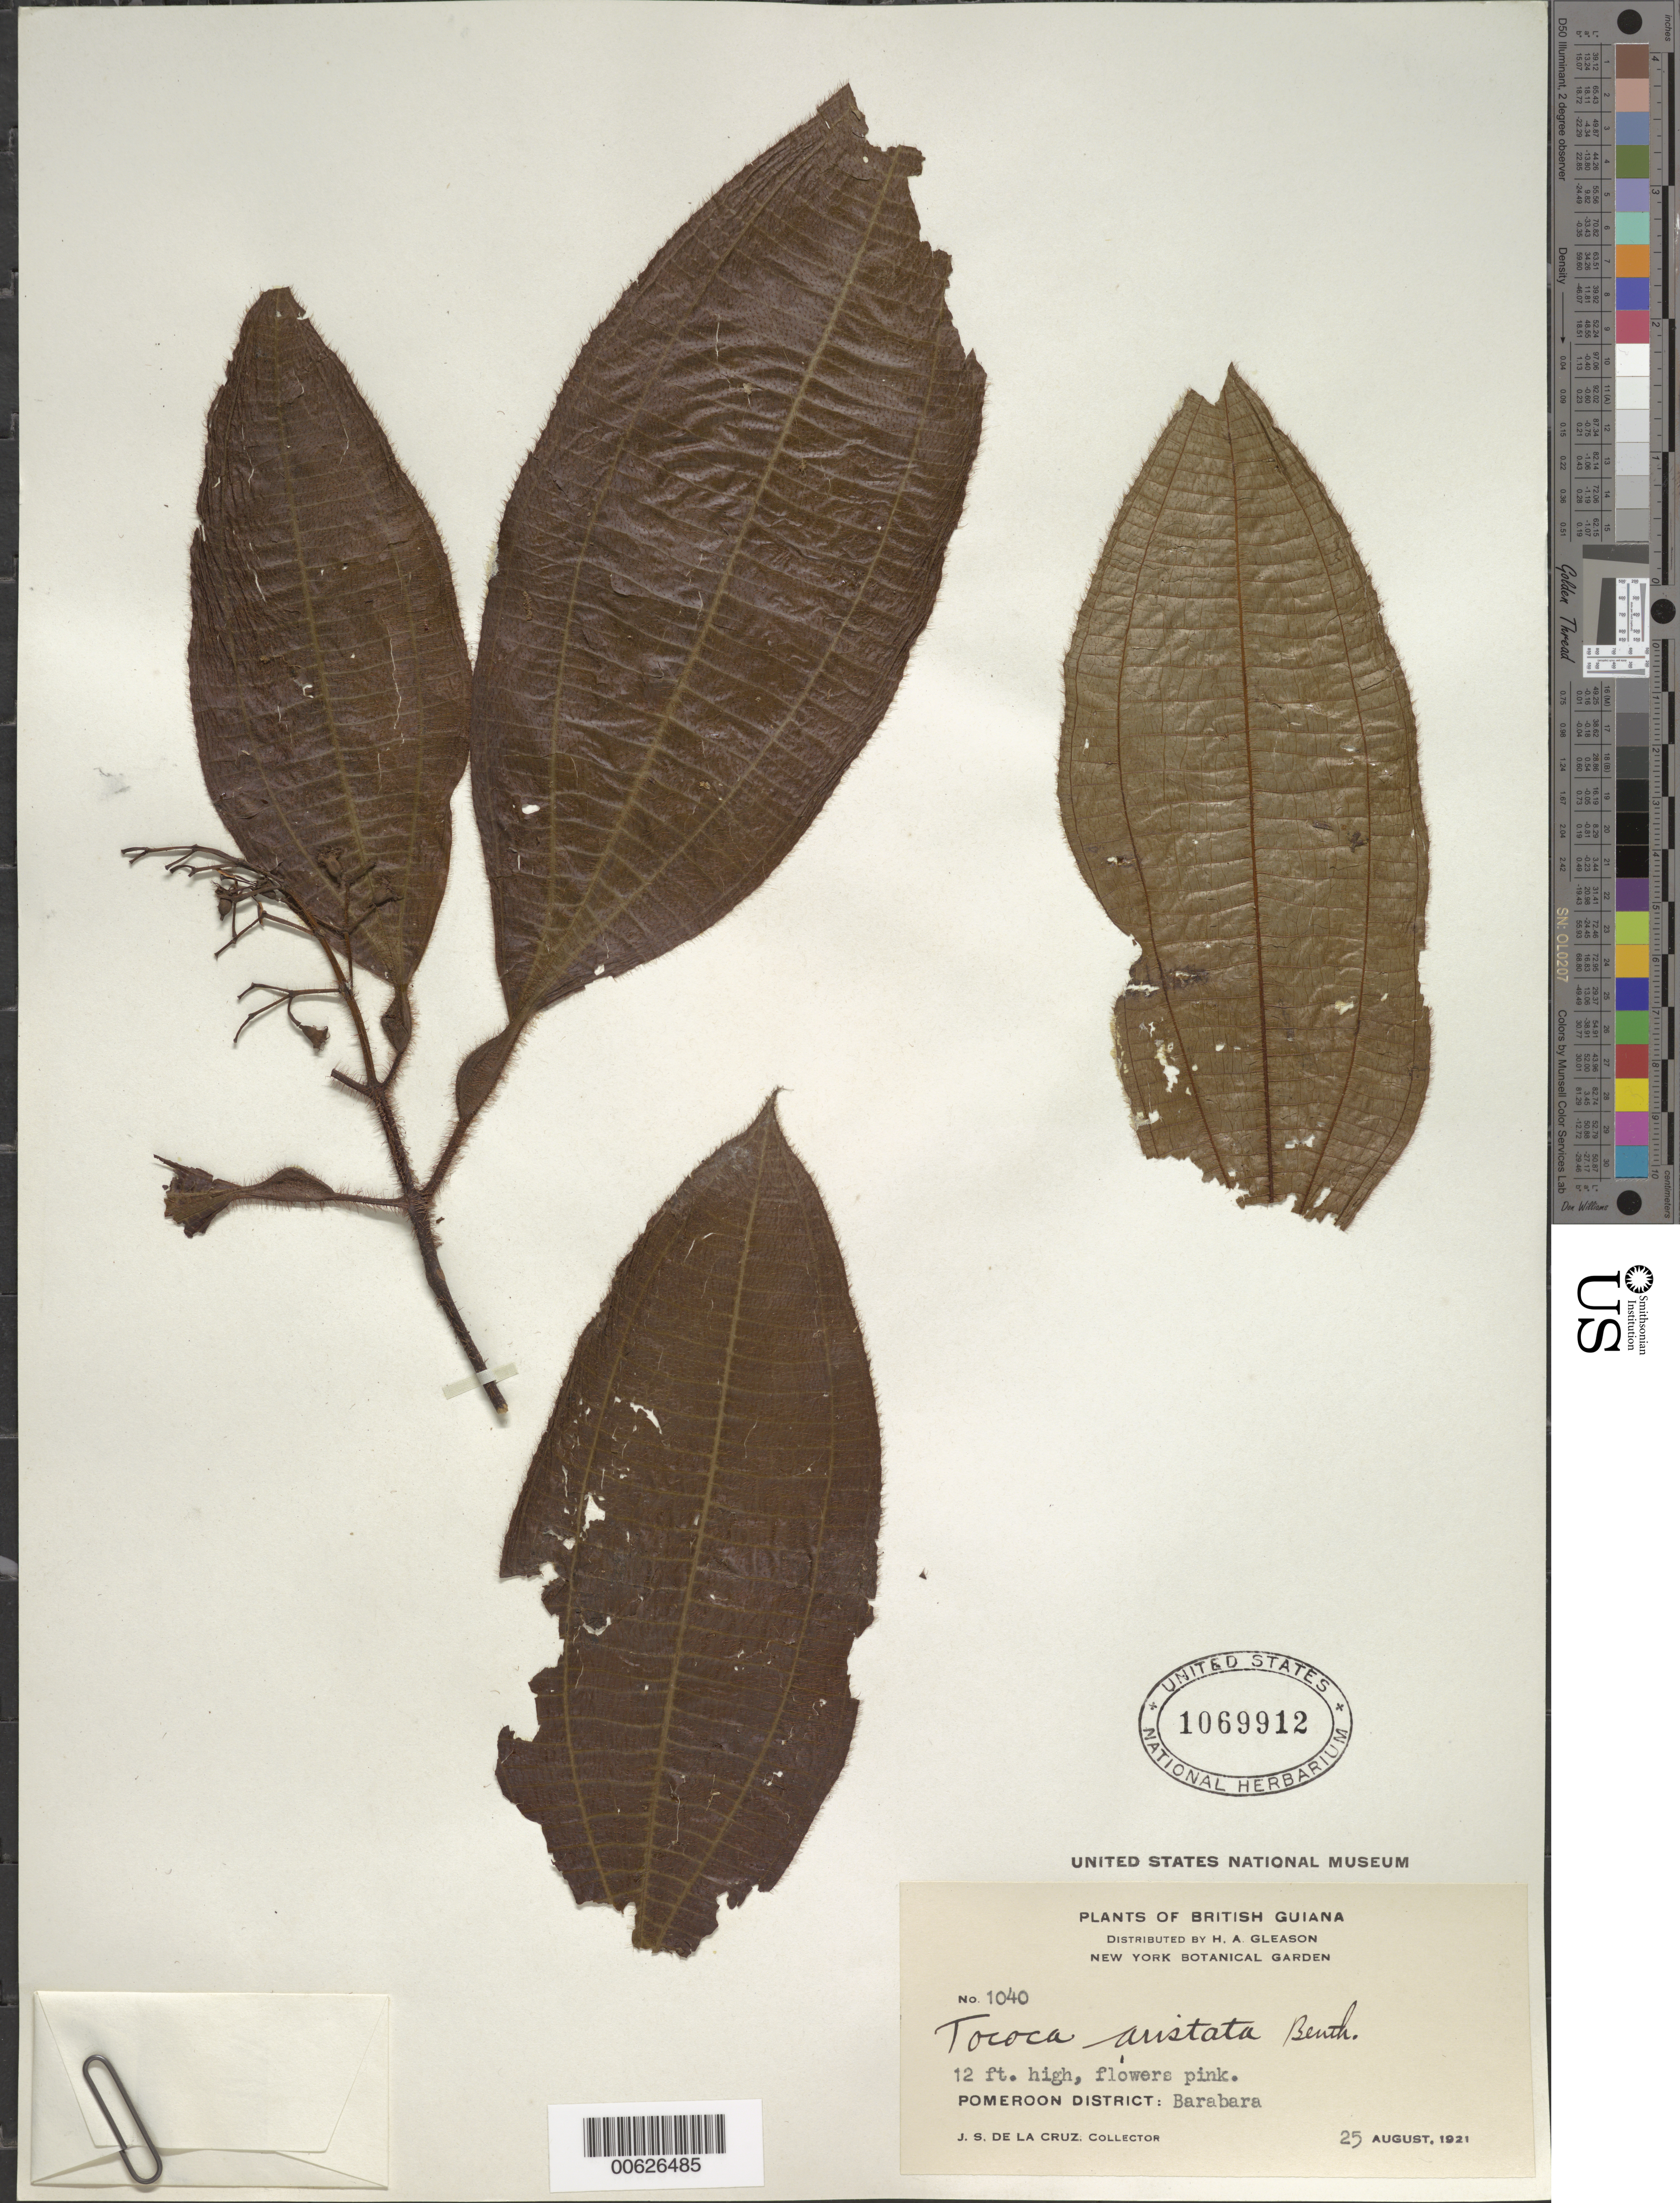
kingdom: Plantae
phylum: Tracheophyta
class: Magnoliopsida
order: Myrtales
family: Melastomataceae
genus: Tococa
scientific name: Tococa aristata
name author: Benth.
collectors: J. S. de la Cruz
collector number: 1040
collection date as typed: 25-Aug-21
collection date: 1921-08-25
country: Guyana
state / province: Barima-Waini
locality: Pomeroon Dist., Barabara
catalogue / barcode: US 1069912